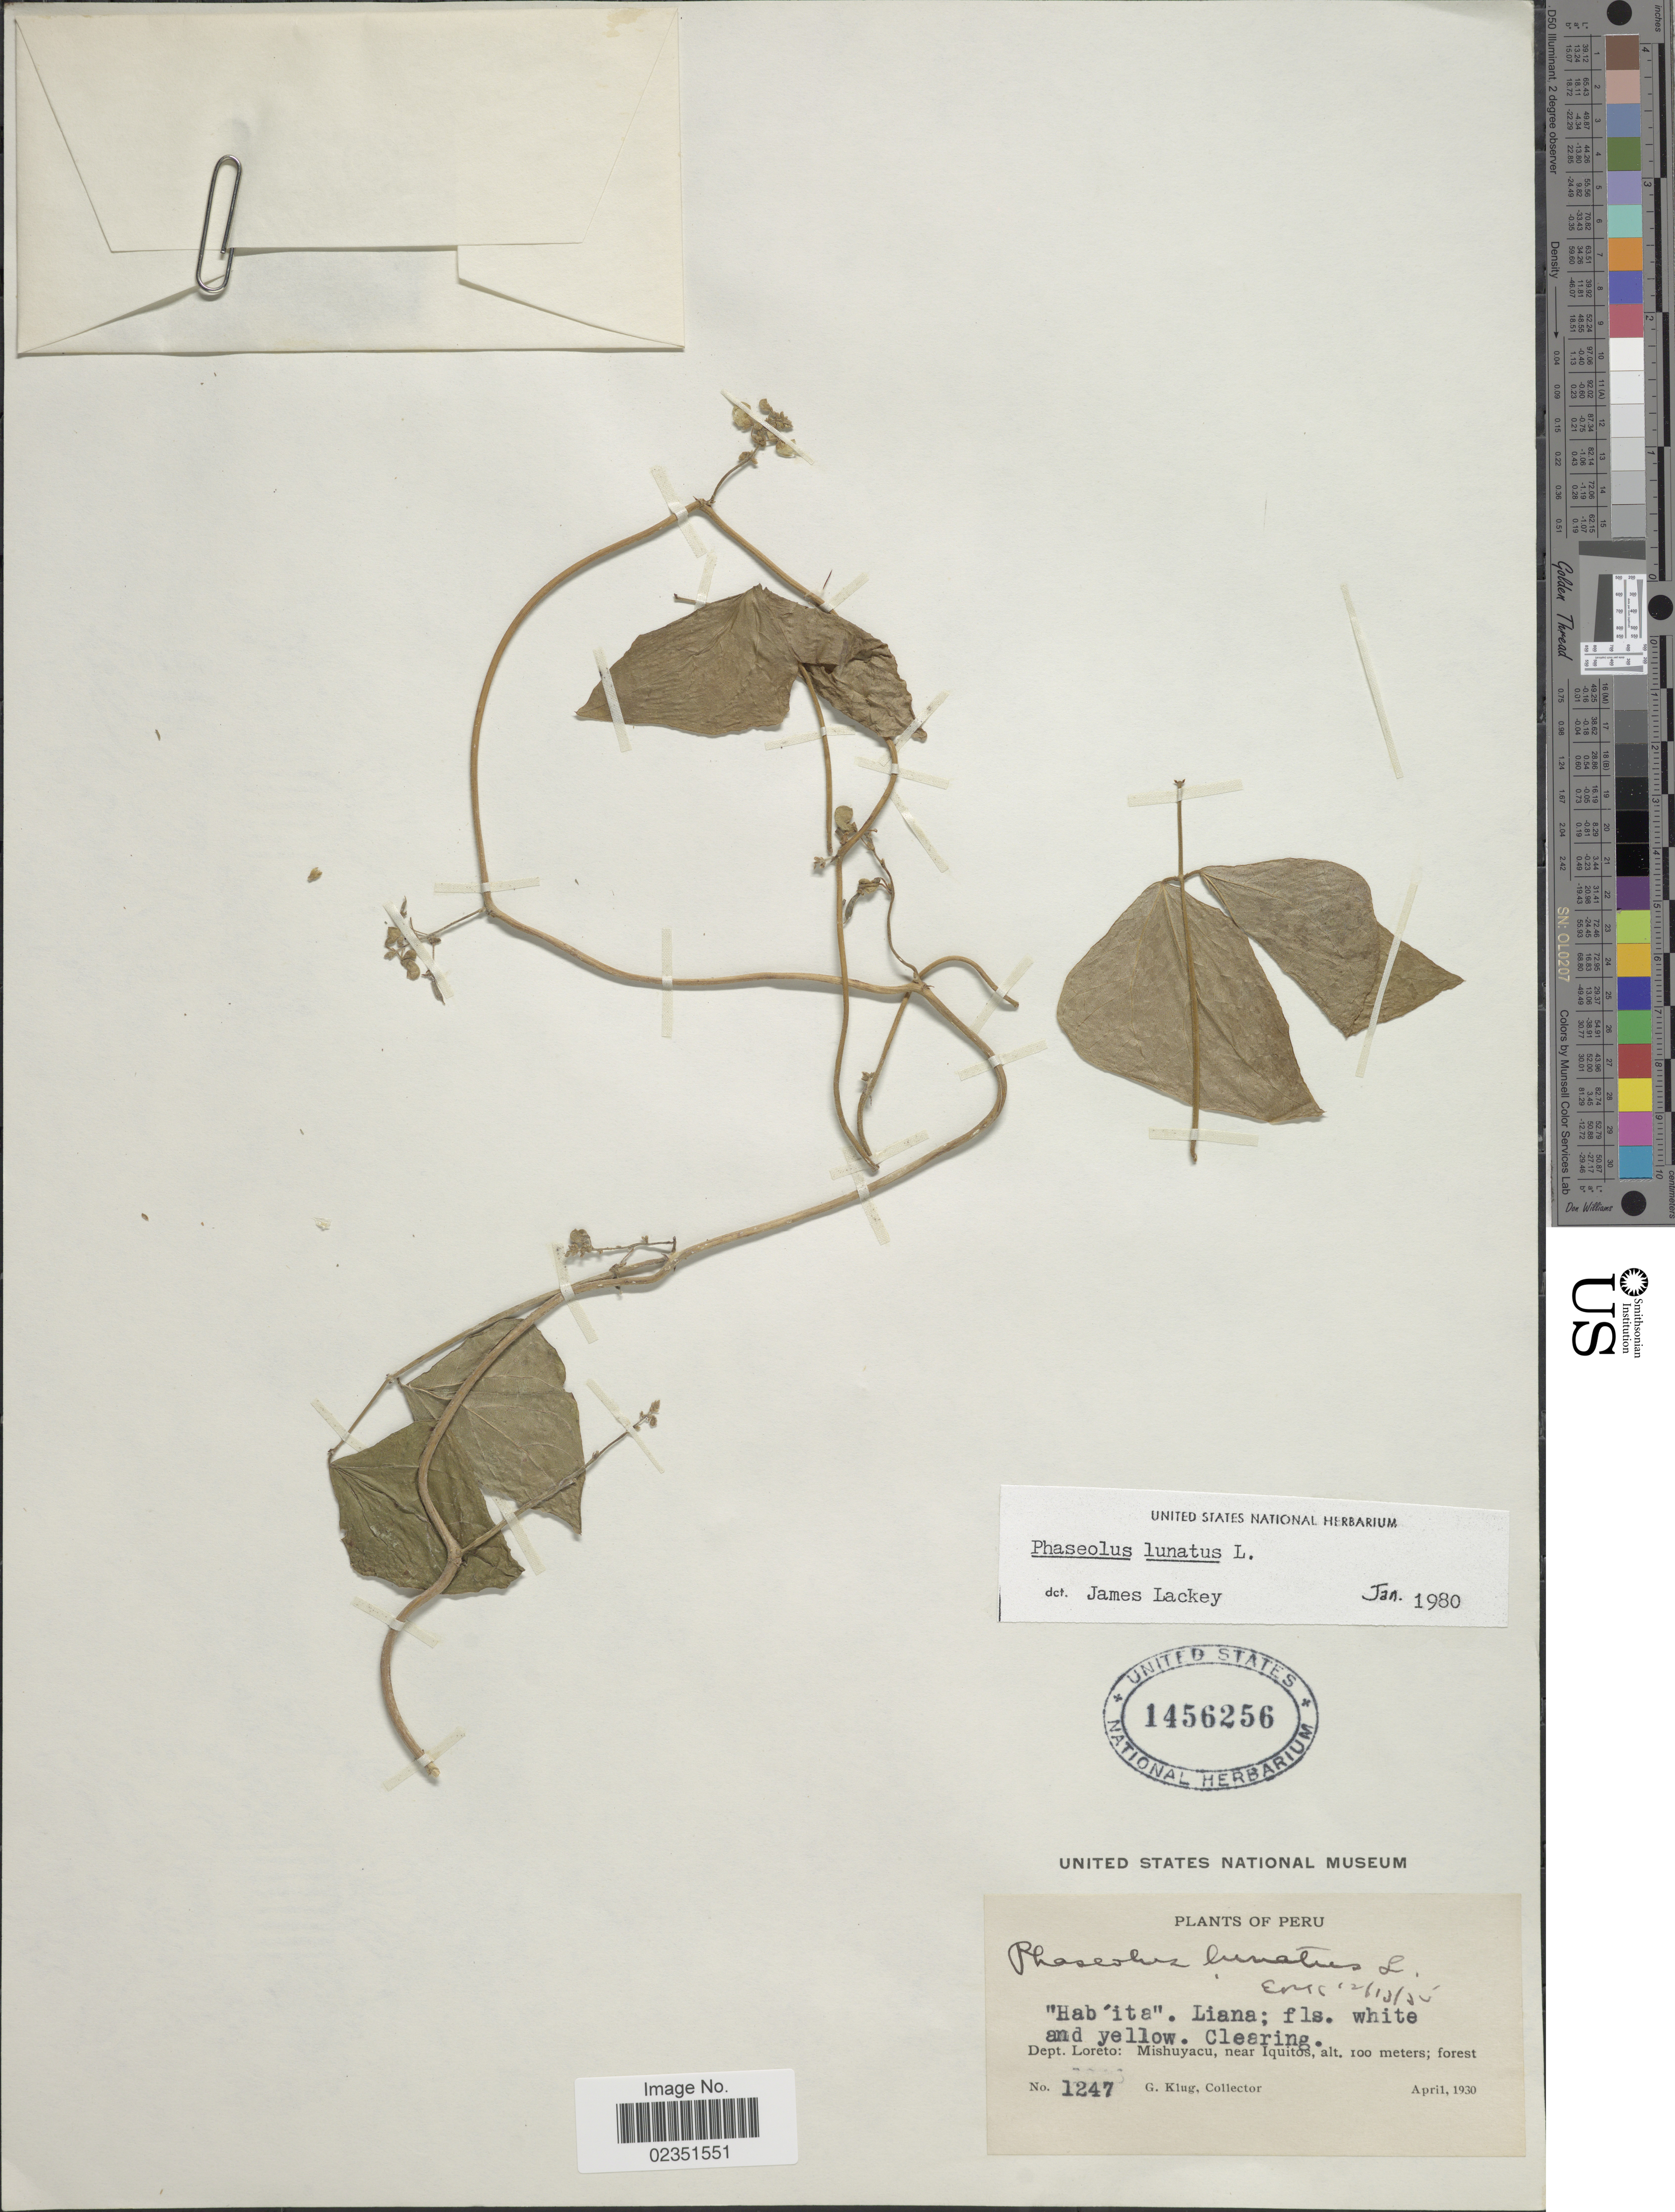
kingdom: Plantae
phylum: Tracheophyta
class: Magnoliopsida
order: Fabales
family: Fabaceae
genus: Phaseolus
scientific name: Phaseolus lunatus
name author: L.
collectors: G. Klug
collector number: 1247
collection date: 1930-04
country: Peru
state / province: Loreto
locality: Mishuyacu, near Iquitos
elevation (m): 100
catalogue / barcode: US 1456256